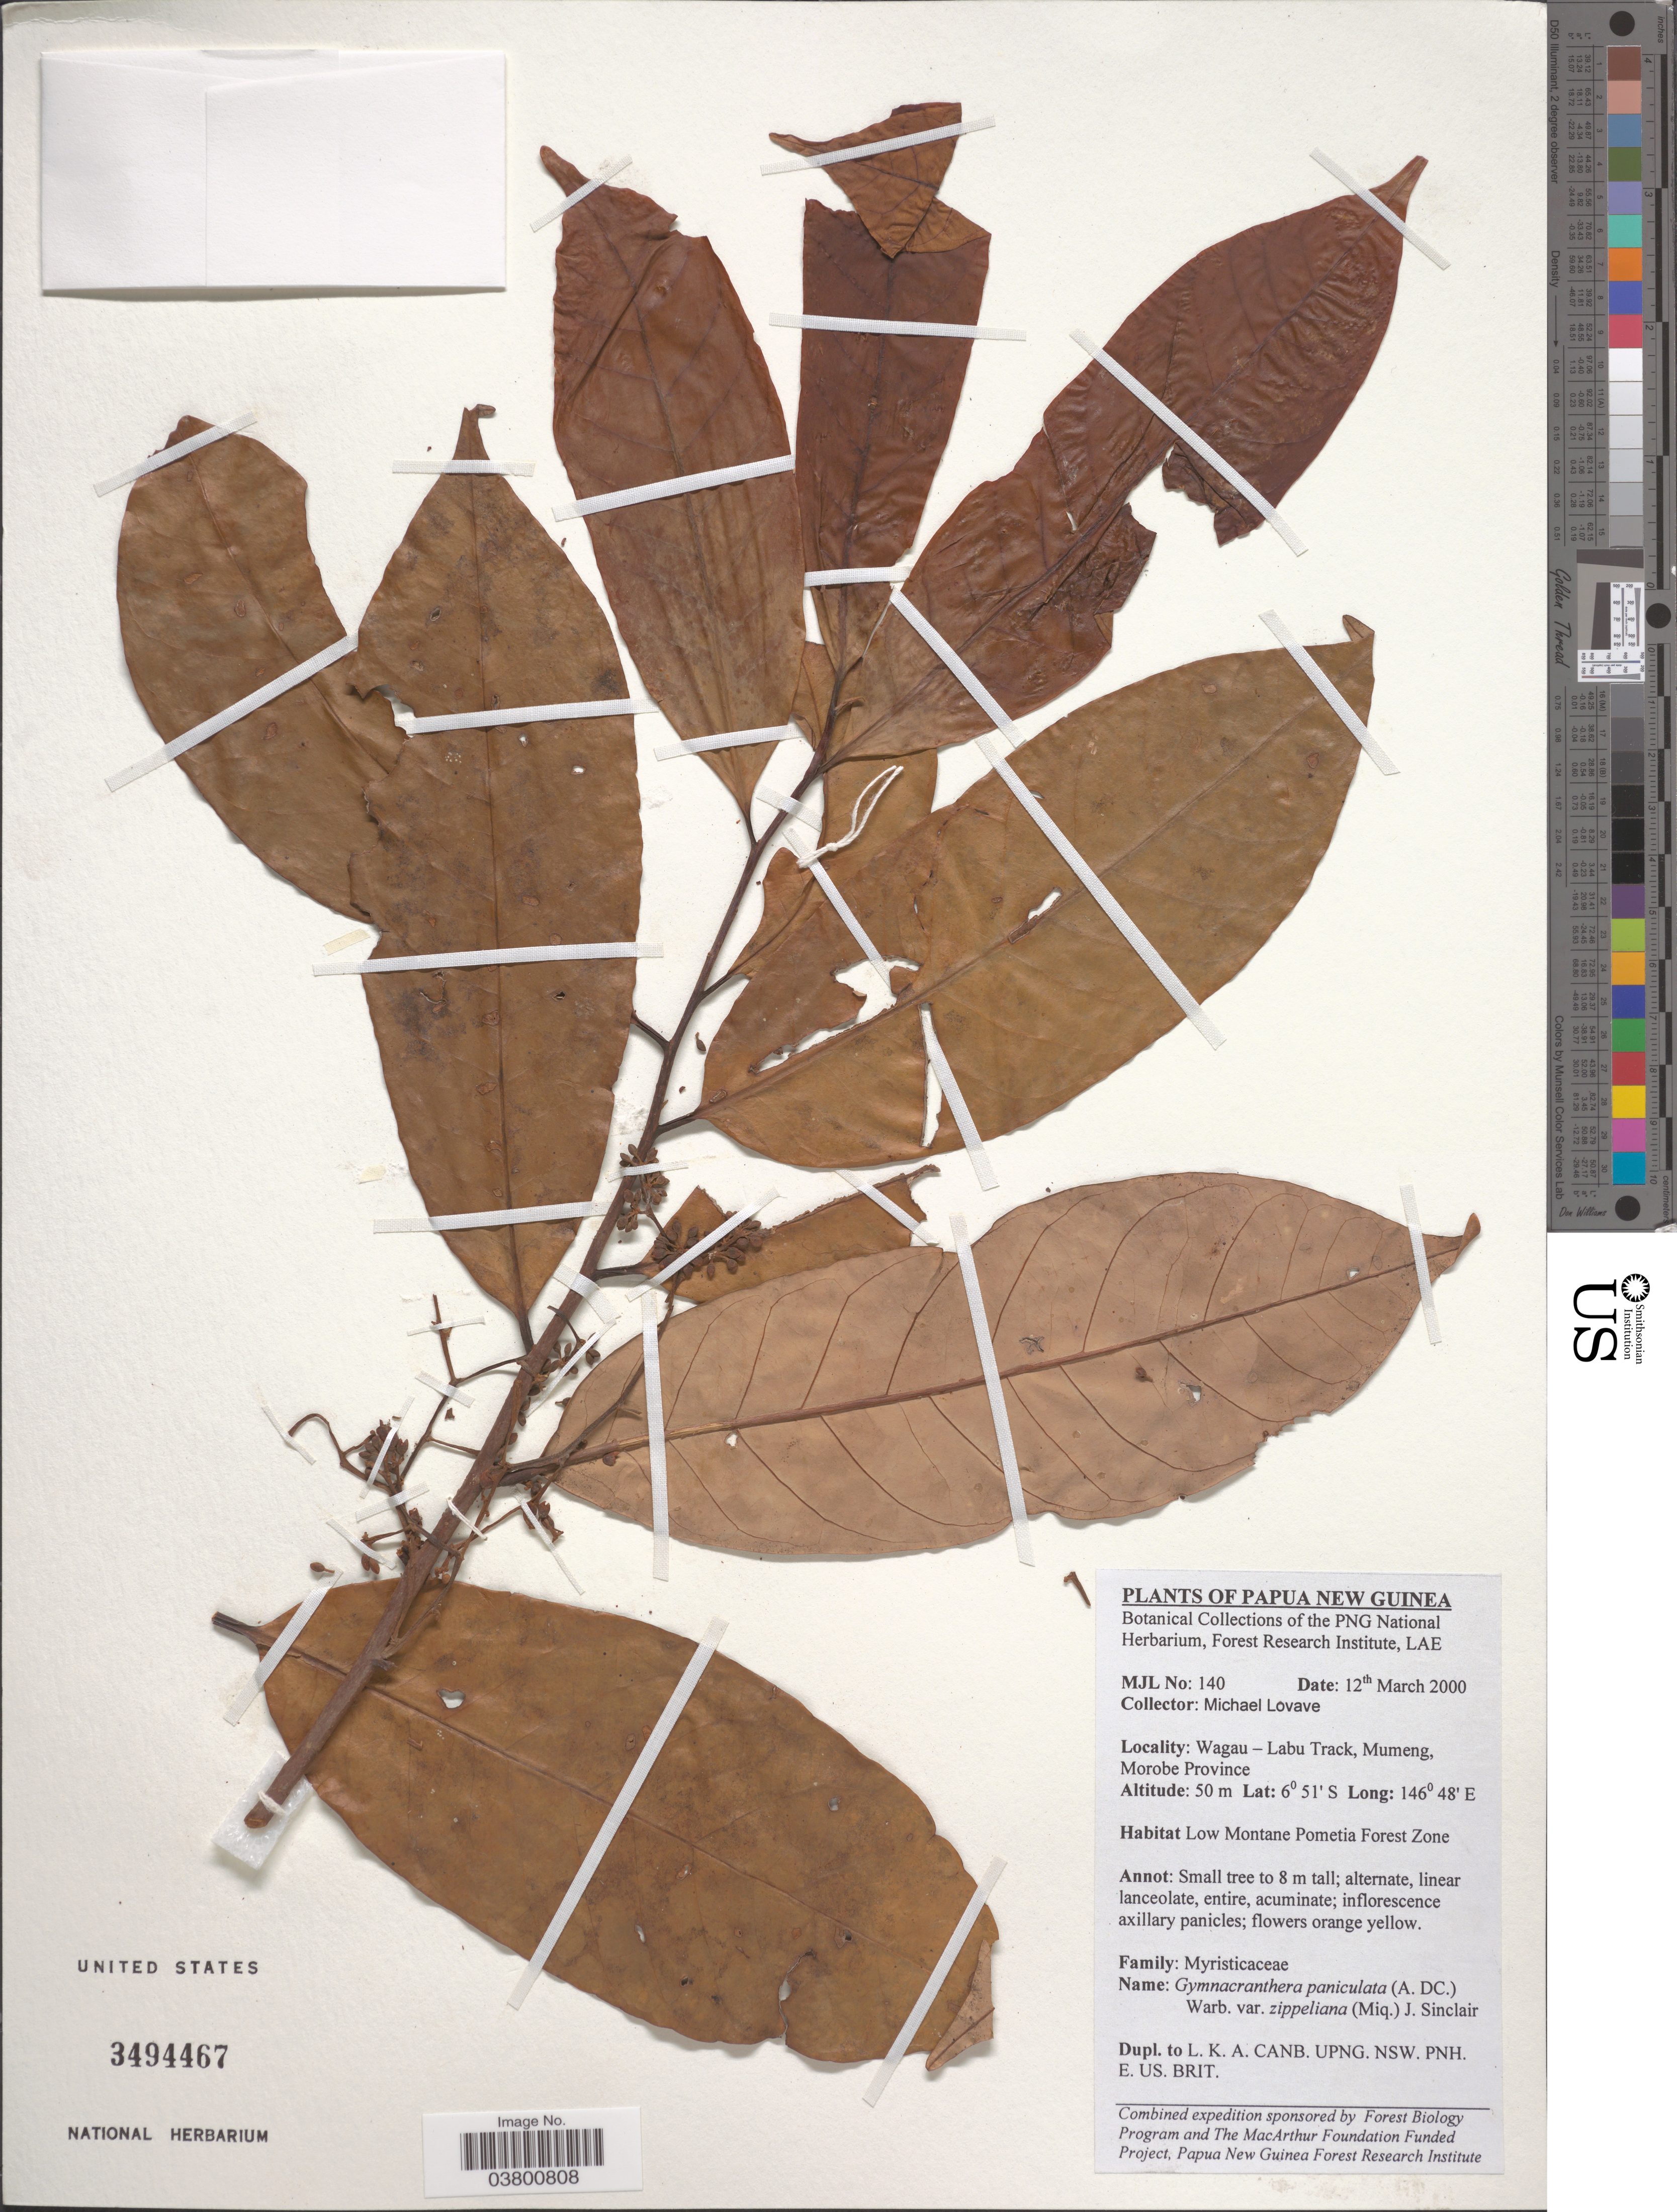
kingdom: Plantae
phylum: Tracheophyta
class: Magnoliopsida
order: Magnoliales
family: Myristicaceae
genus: Gymnacranthera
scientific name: Gymnacranthera farquhariana var. zippeliana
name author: (Miq.) R.T.A. Schouten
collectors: M. Lovave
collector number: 140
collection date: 2000-03-12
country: Papua New Guinea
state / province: Morobe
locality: Wagau - Labu Track, Mumeng. Low Montane Pometia Forest Zone.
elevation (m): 50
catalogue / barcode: US 3494467